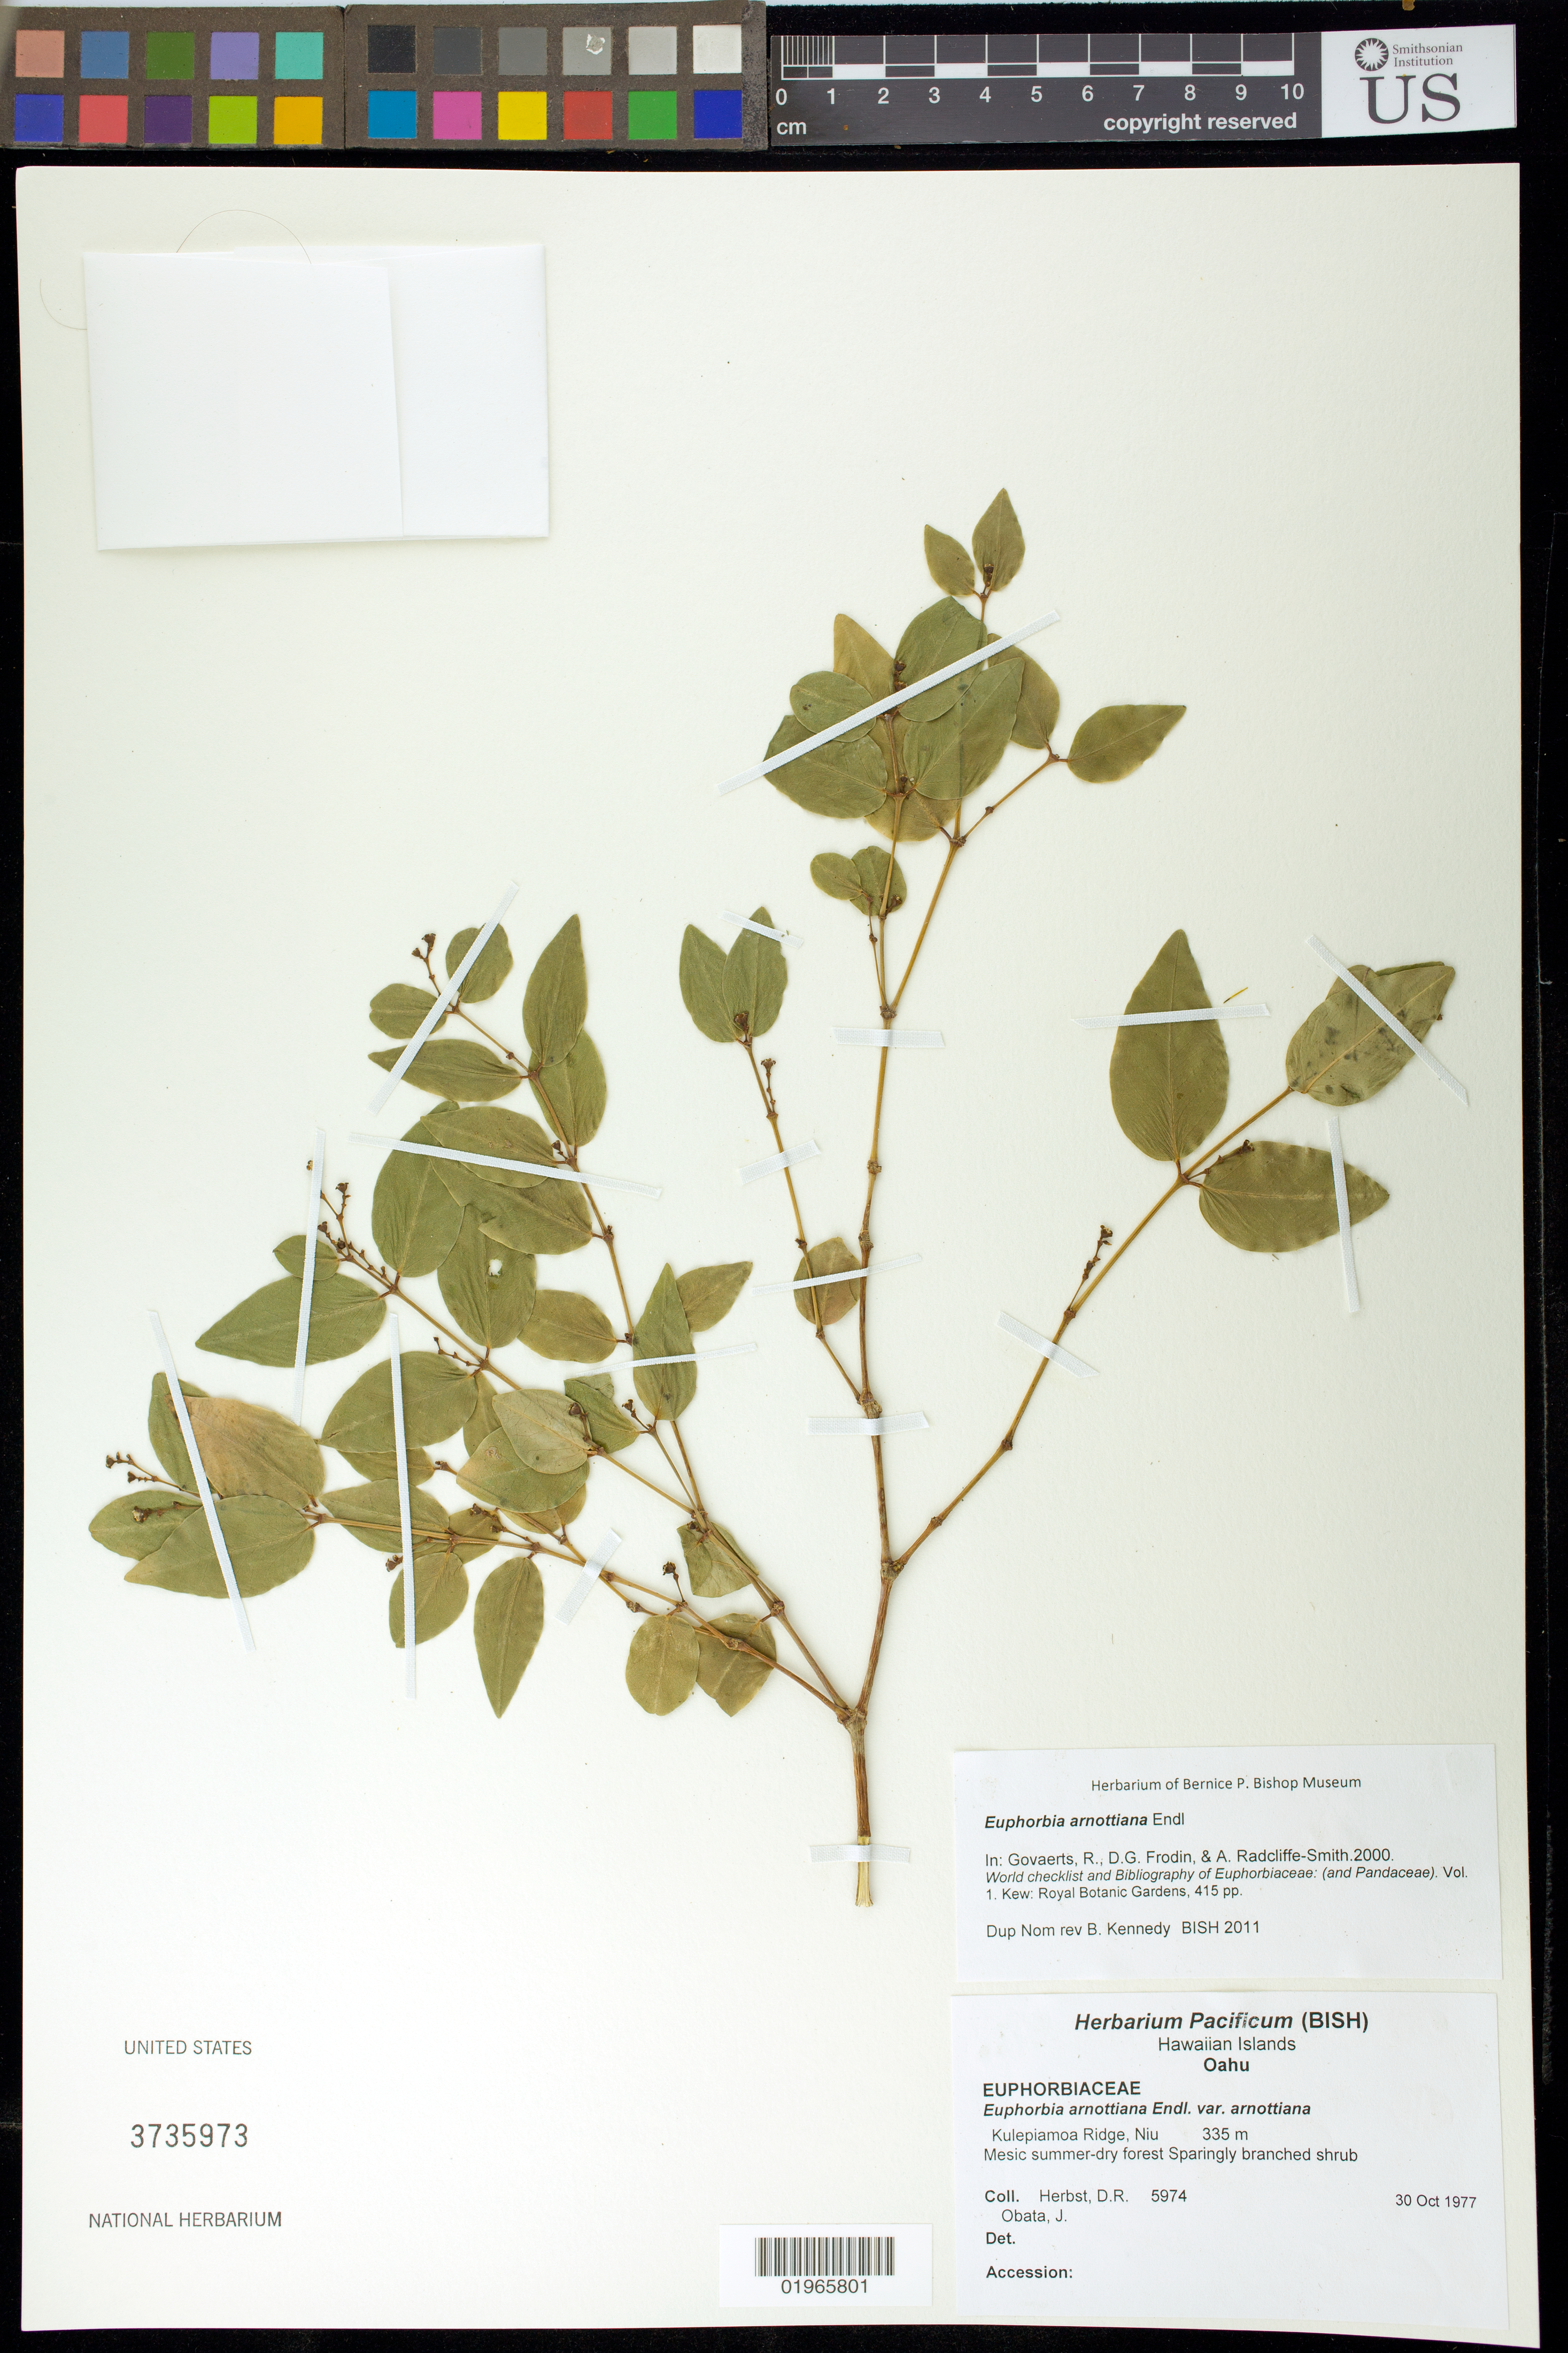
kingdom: Plantae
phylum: Tracheophyta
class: Magnoliopsida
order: Malpighiales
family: Euphorbiaceae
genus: Euphorbia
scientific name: Euphorbia arnottiana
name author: Endl.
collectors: D. R. Herbst & J. Obata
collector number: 5974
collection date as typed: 30 Oct 1977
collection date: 1977-10-30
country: United States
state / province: Hawaii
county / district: Honolulu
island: Oahu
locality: Niu, Kulepiaamoa Ridge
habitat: Mesic summer-dry forest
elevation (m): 335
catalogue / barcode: US 3735973